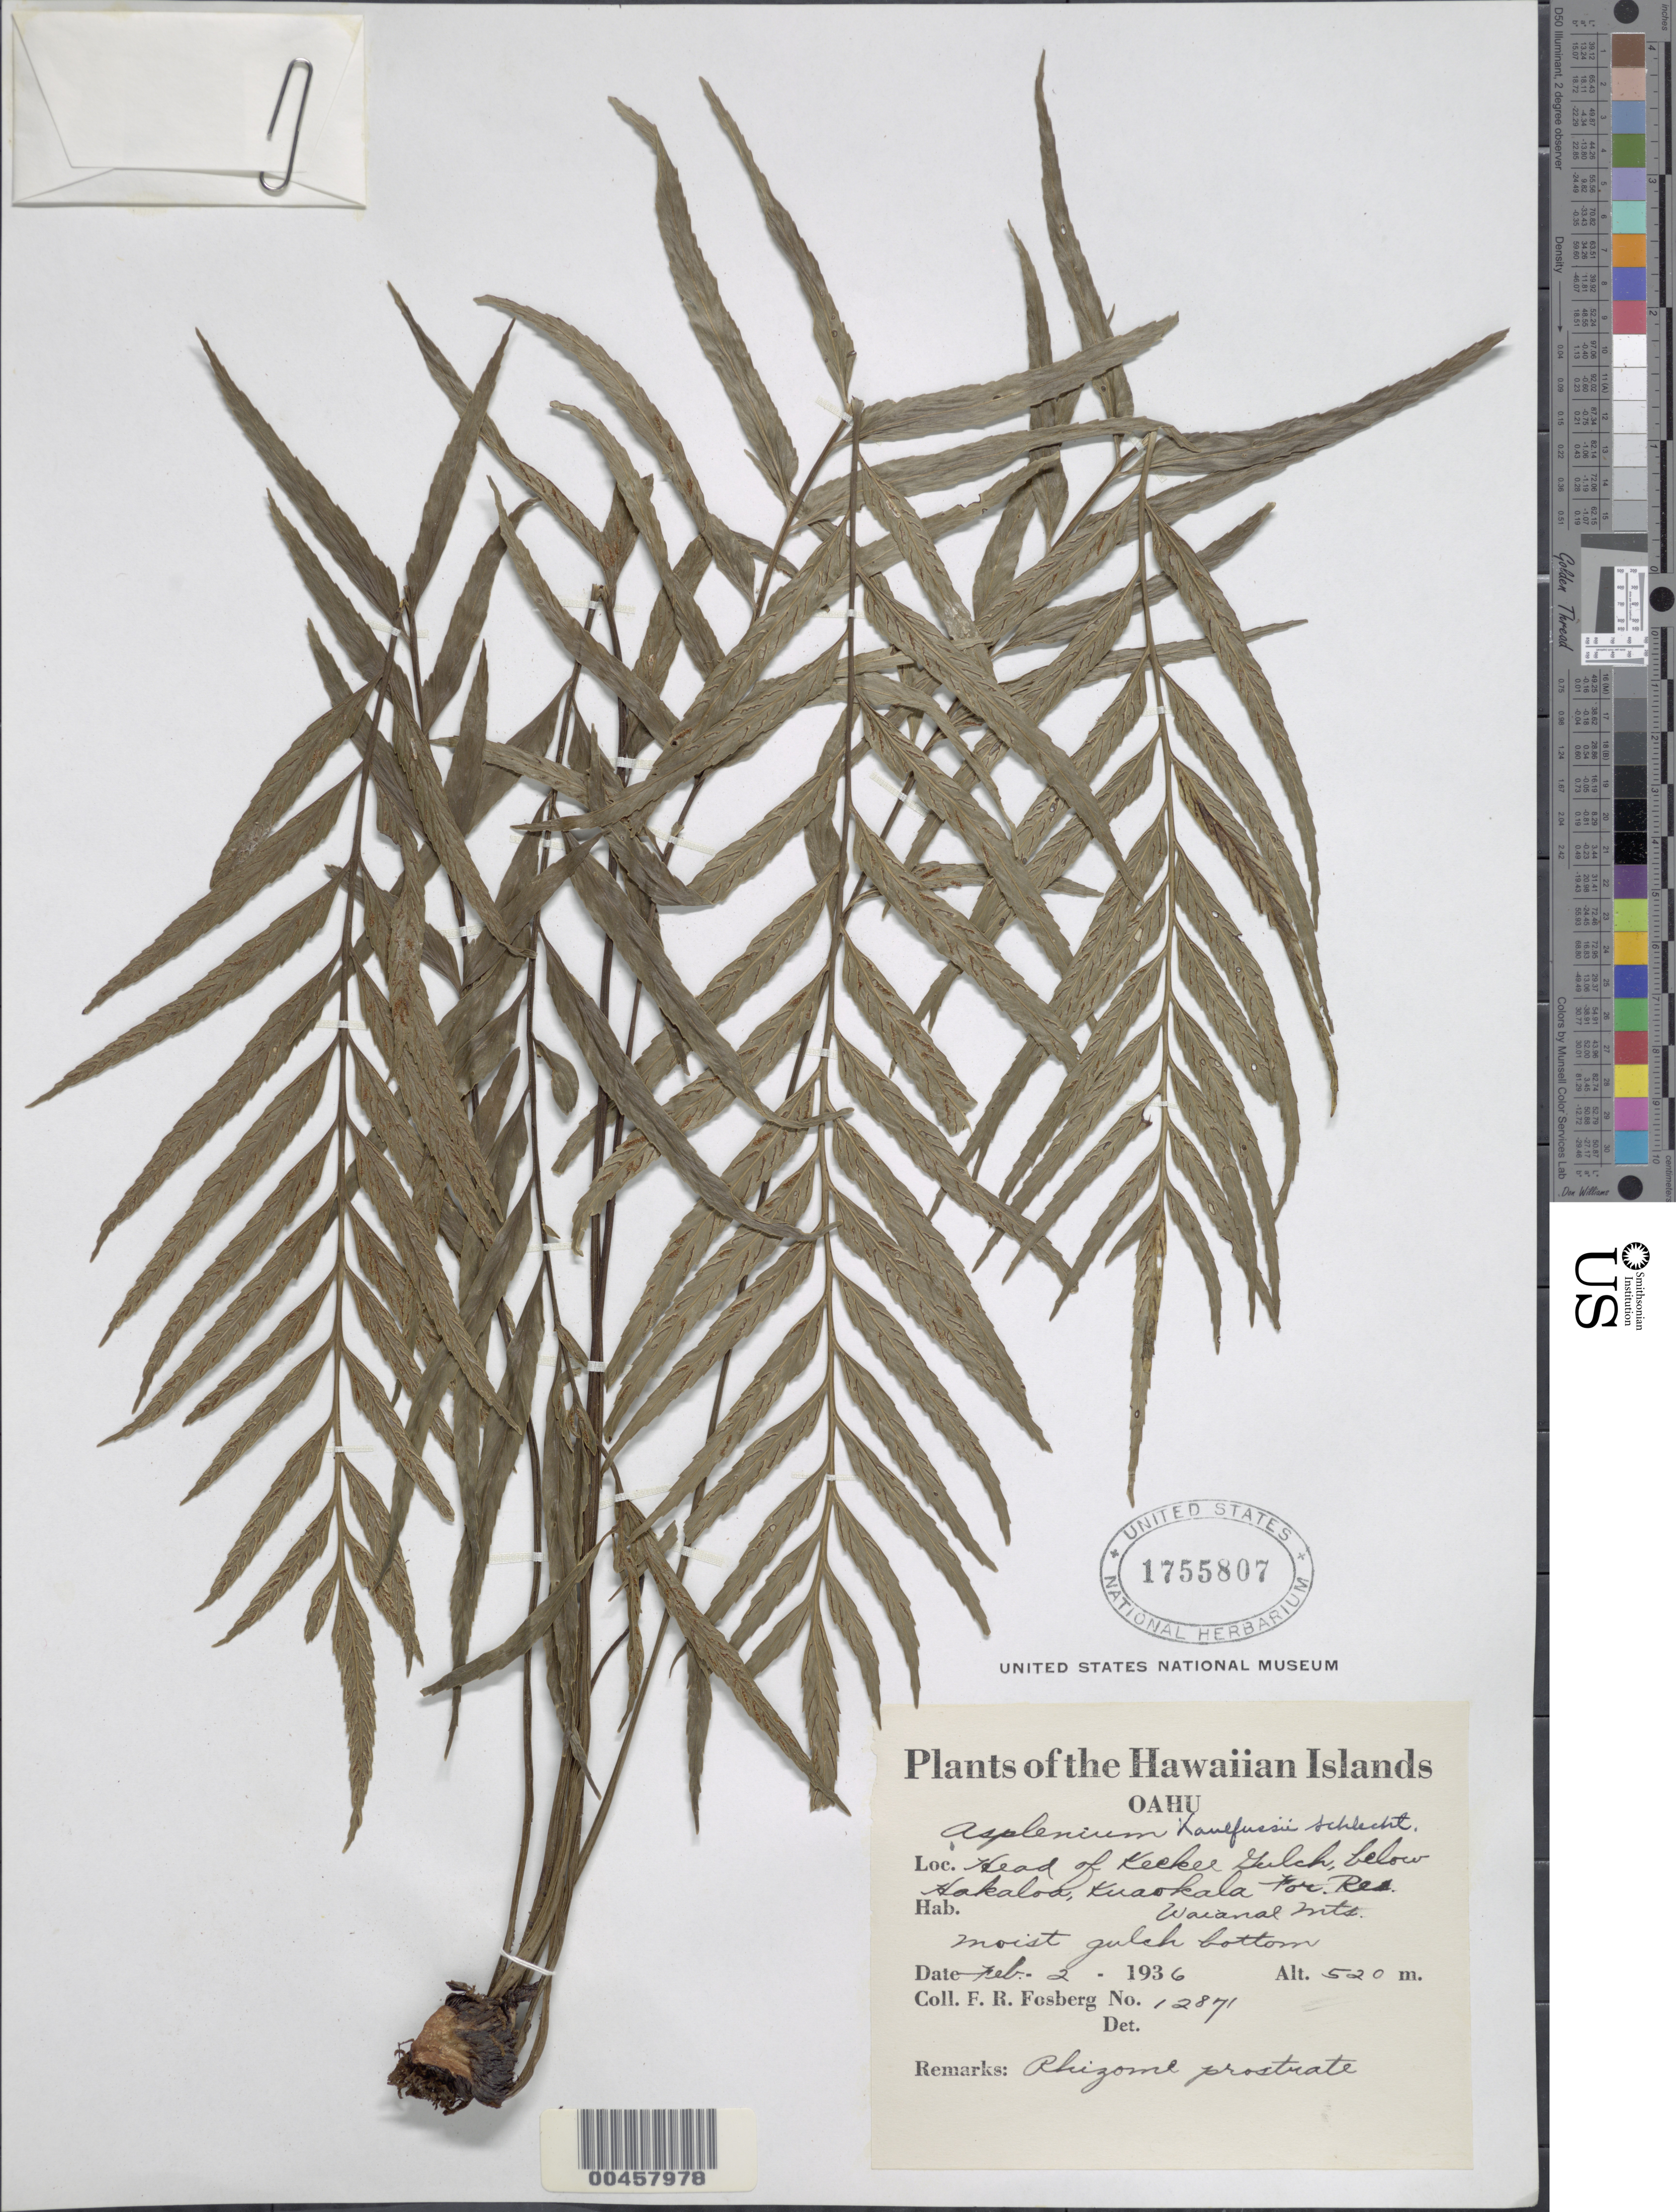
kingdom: Plantae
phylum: Tracheophyta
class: Polypodiopsida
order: Polypodiales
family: Aspleniaceae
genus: Asplenium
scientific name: Asplenium kaulfussii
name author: Schltdl.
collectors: F. R. Fosberg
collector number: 12871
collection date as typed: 2 Feb 1936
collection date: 1936-02-02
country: United States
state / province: Hawaii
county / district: Honolulu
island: Oahu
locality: Head of Keekee Gulch, below Hakaloa, Kuaokala For. Res., Waianae Mts.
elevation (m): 520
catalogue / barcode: US 1755807